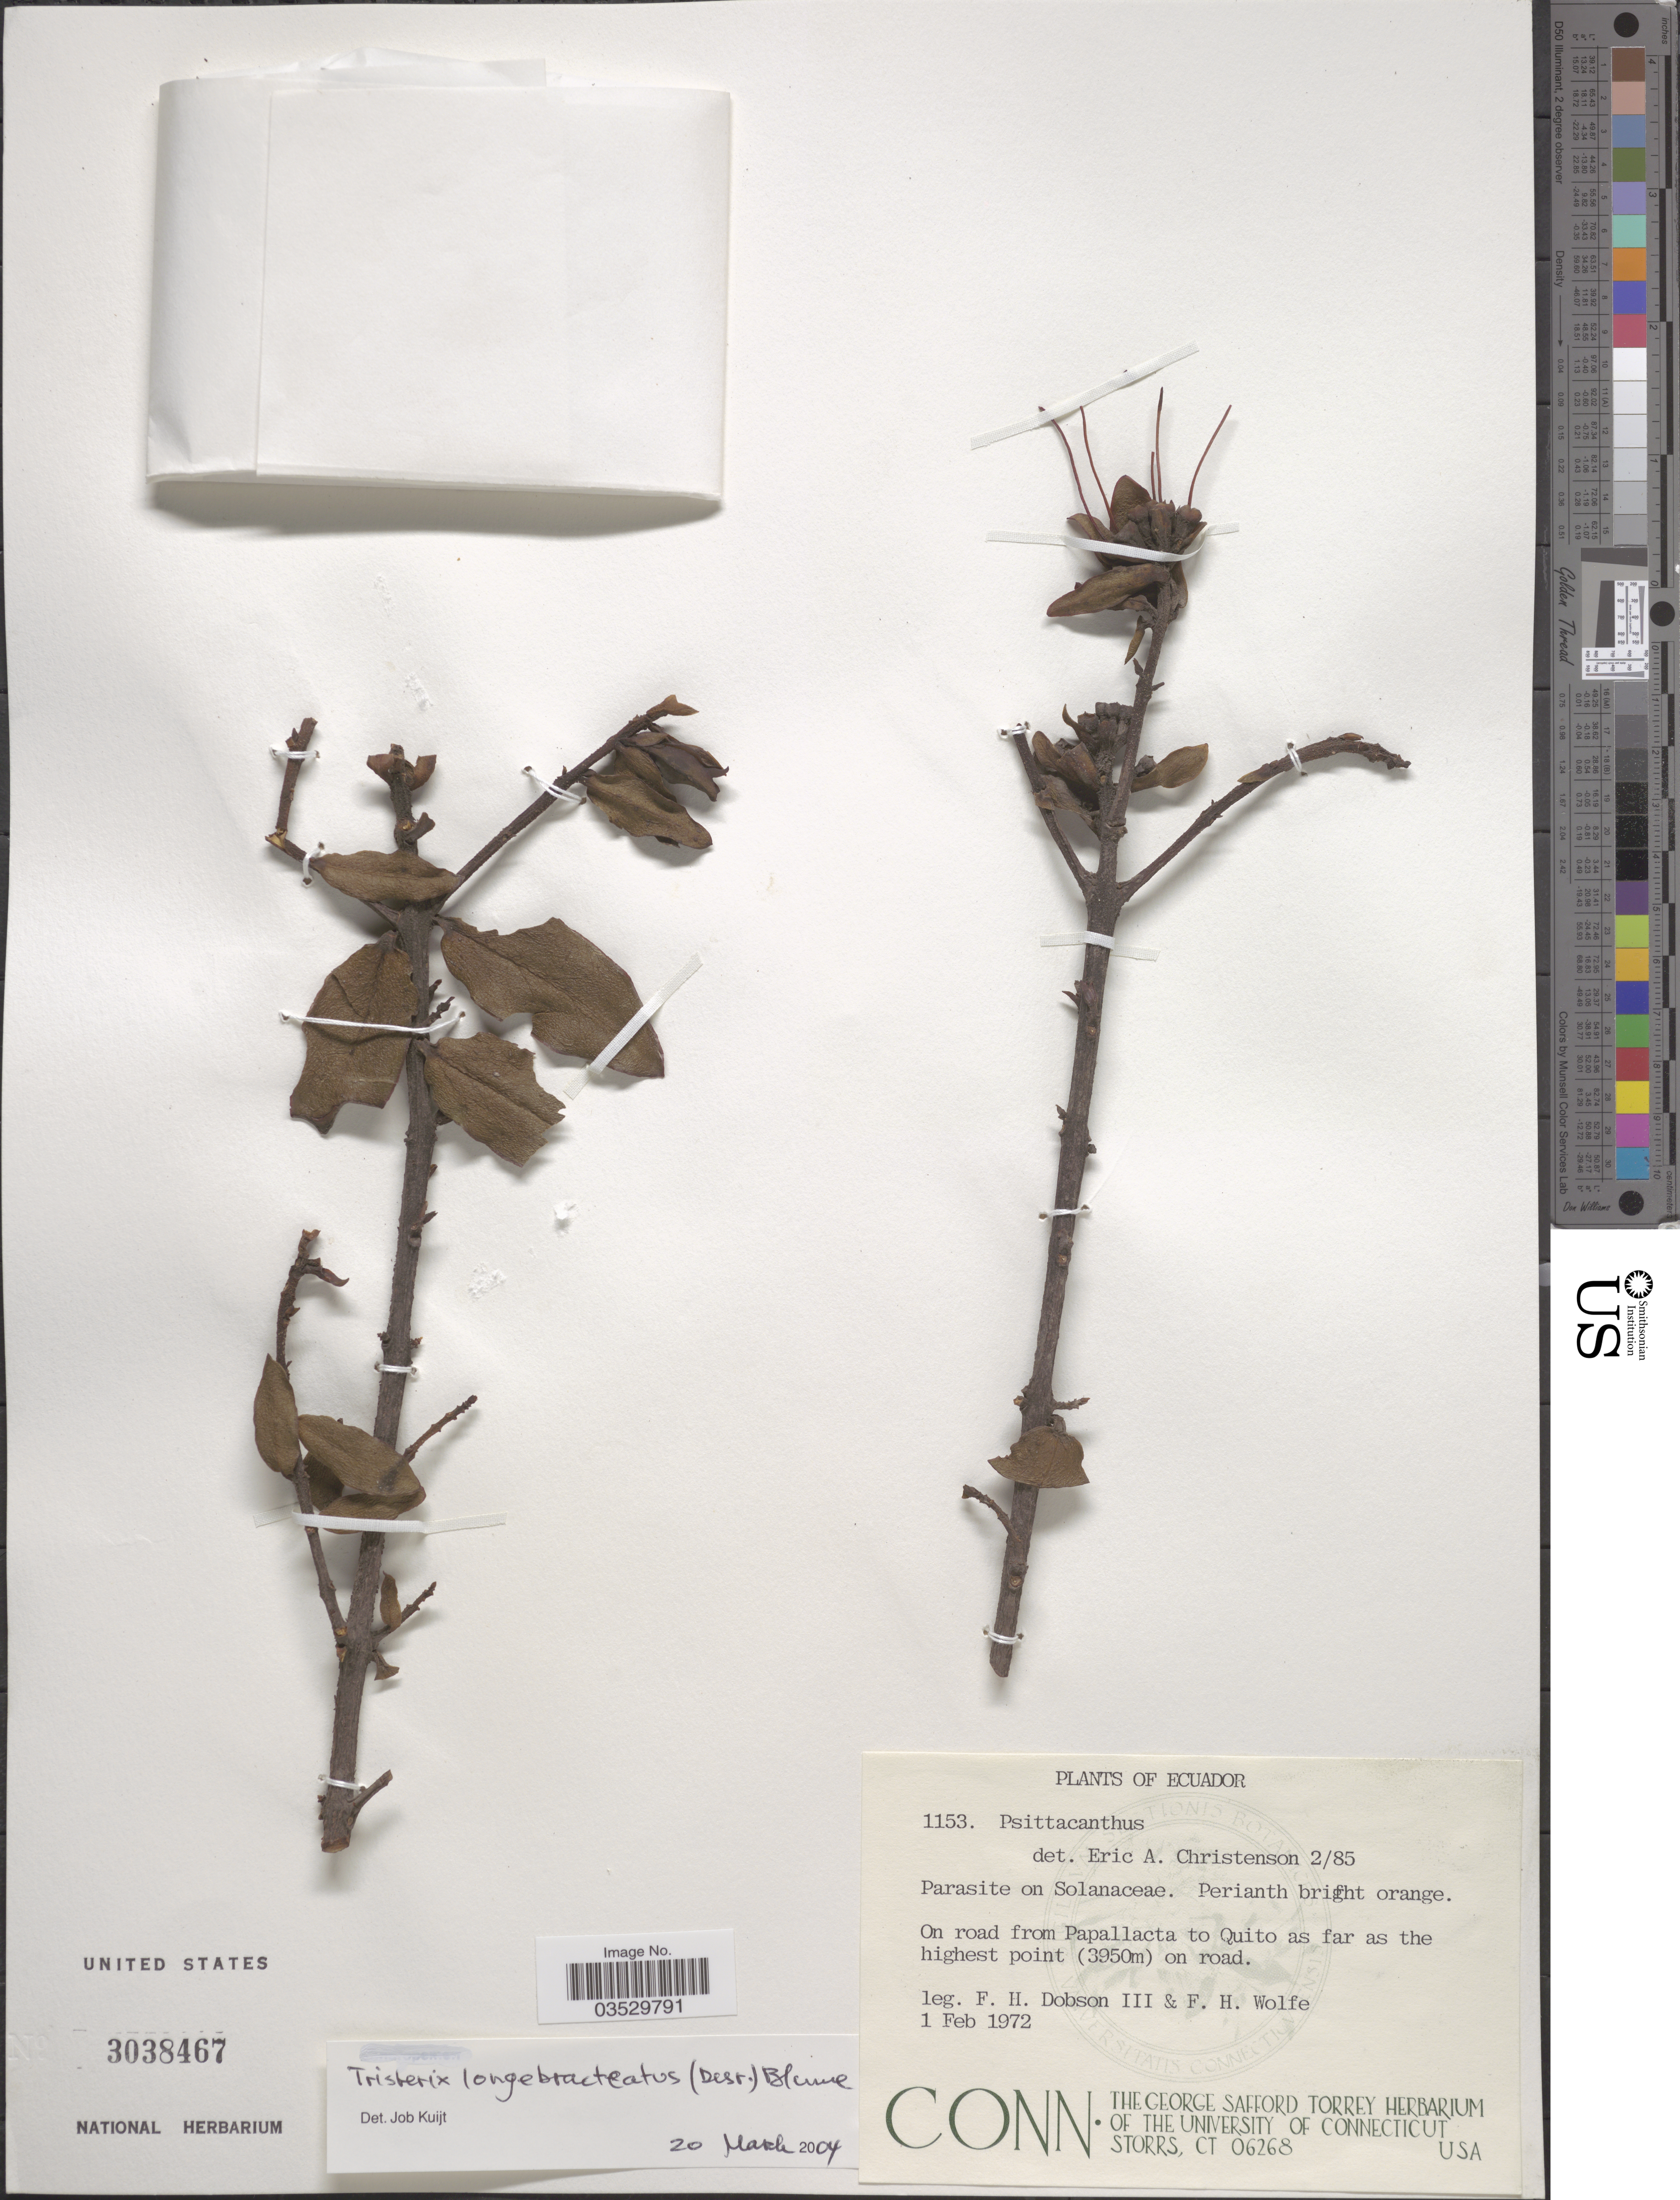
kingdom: Plantae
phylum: Tracheophyta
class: Magnoliopsida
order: Santalales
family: Loranthaceae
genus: Tristerix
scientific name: Tristerix longebracteatus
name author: (Desr.) Bart. & Wiens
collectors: F. Dobson III & F. Wolfe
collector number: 1153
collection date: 1972-02-01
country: Ecuador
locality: On road from Papallacta to Quito as far as the highest point on road.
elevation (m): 3950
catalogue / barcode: US 3038467